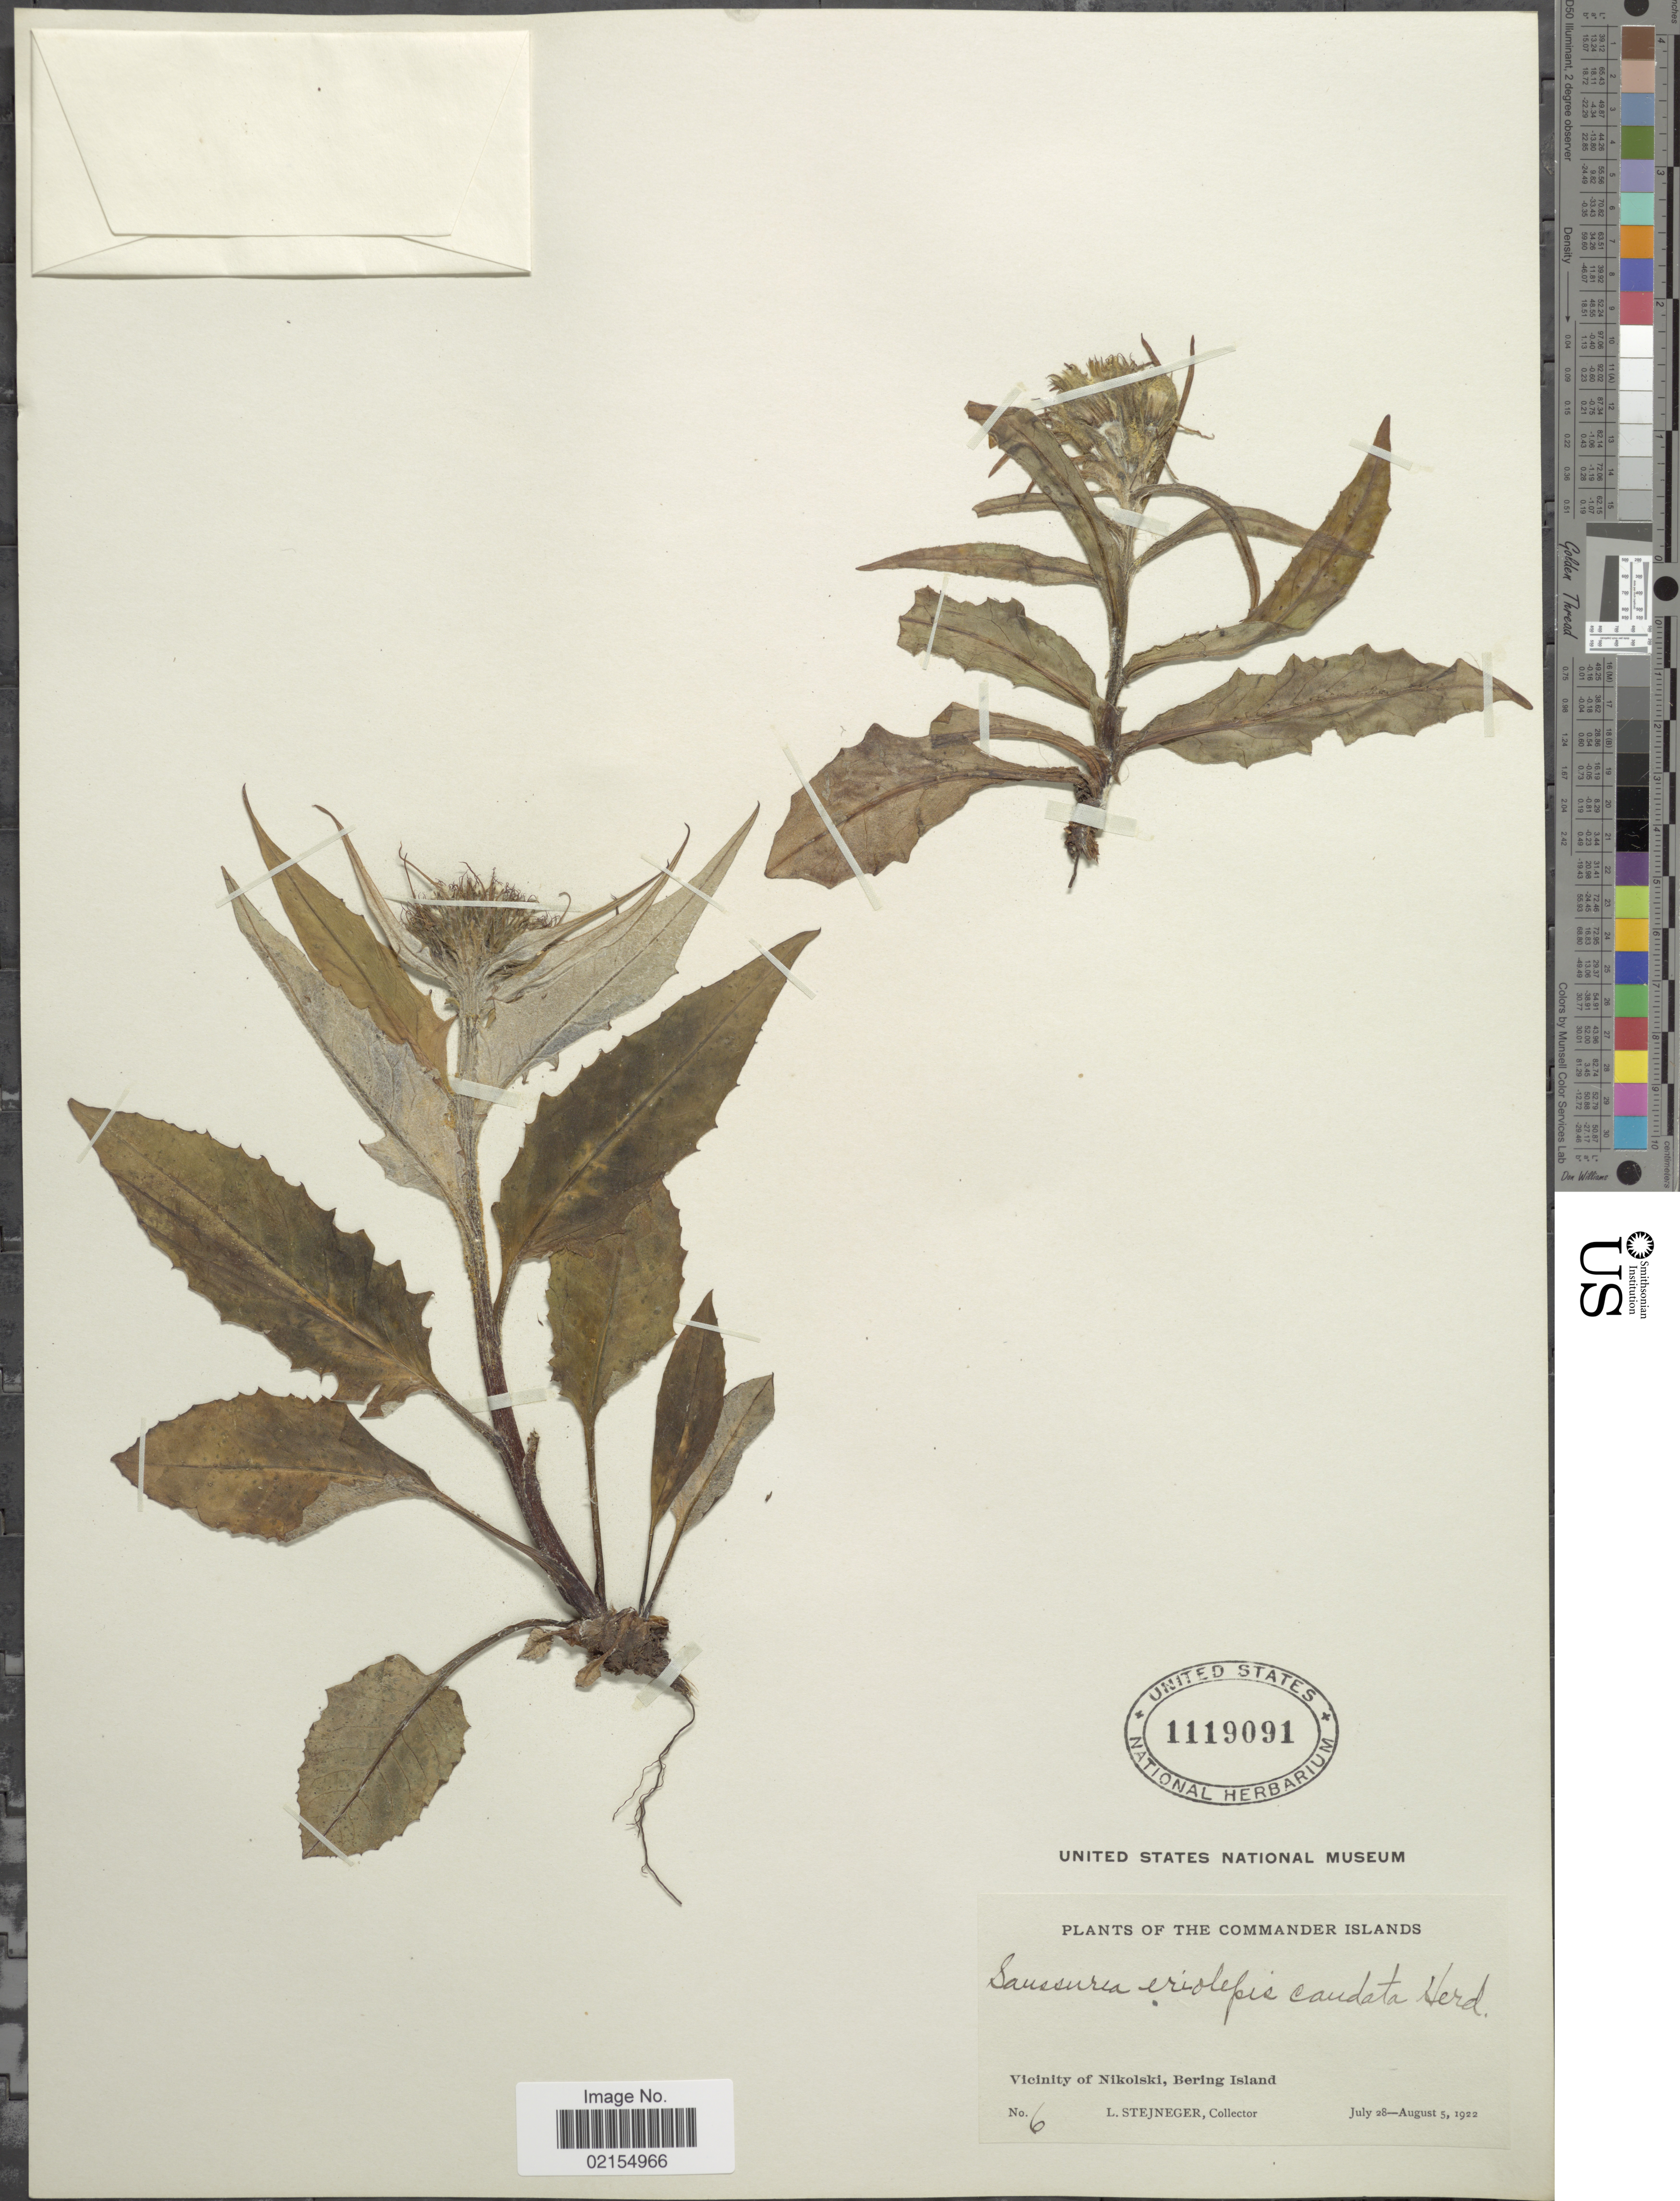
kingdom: Plantae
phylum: Tracheophyta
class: Magnoliopsida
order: Asterales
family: Asteraceae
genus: Saussurea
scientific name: Saussurea eriolepis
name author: Bunge ex DC.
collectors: L. Stejneger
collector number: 6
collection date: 1922-07-28/1922-08-05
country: Russian Federation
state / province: Kamchatka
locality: The Commander Island, Vicinity of Nikolski, Bering Island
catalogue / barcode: US 1119091